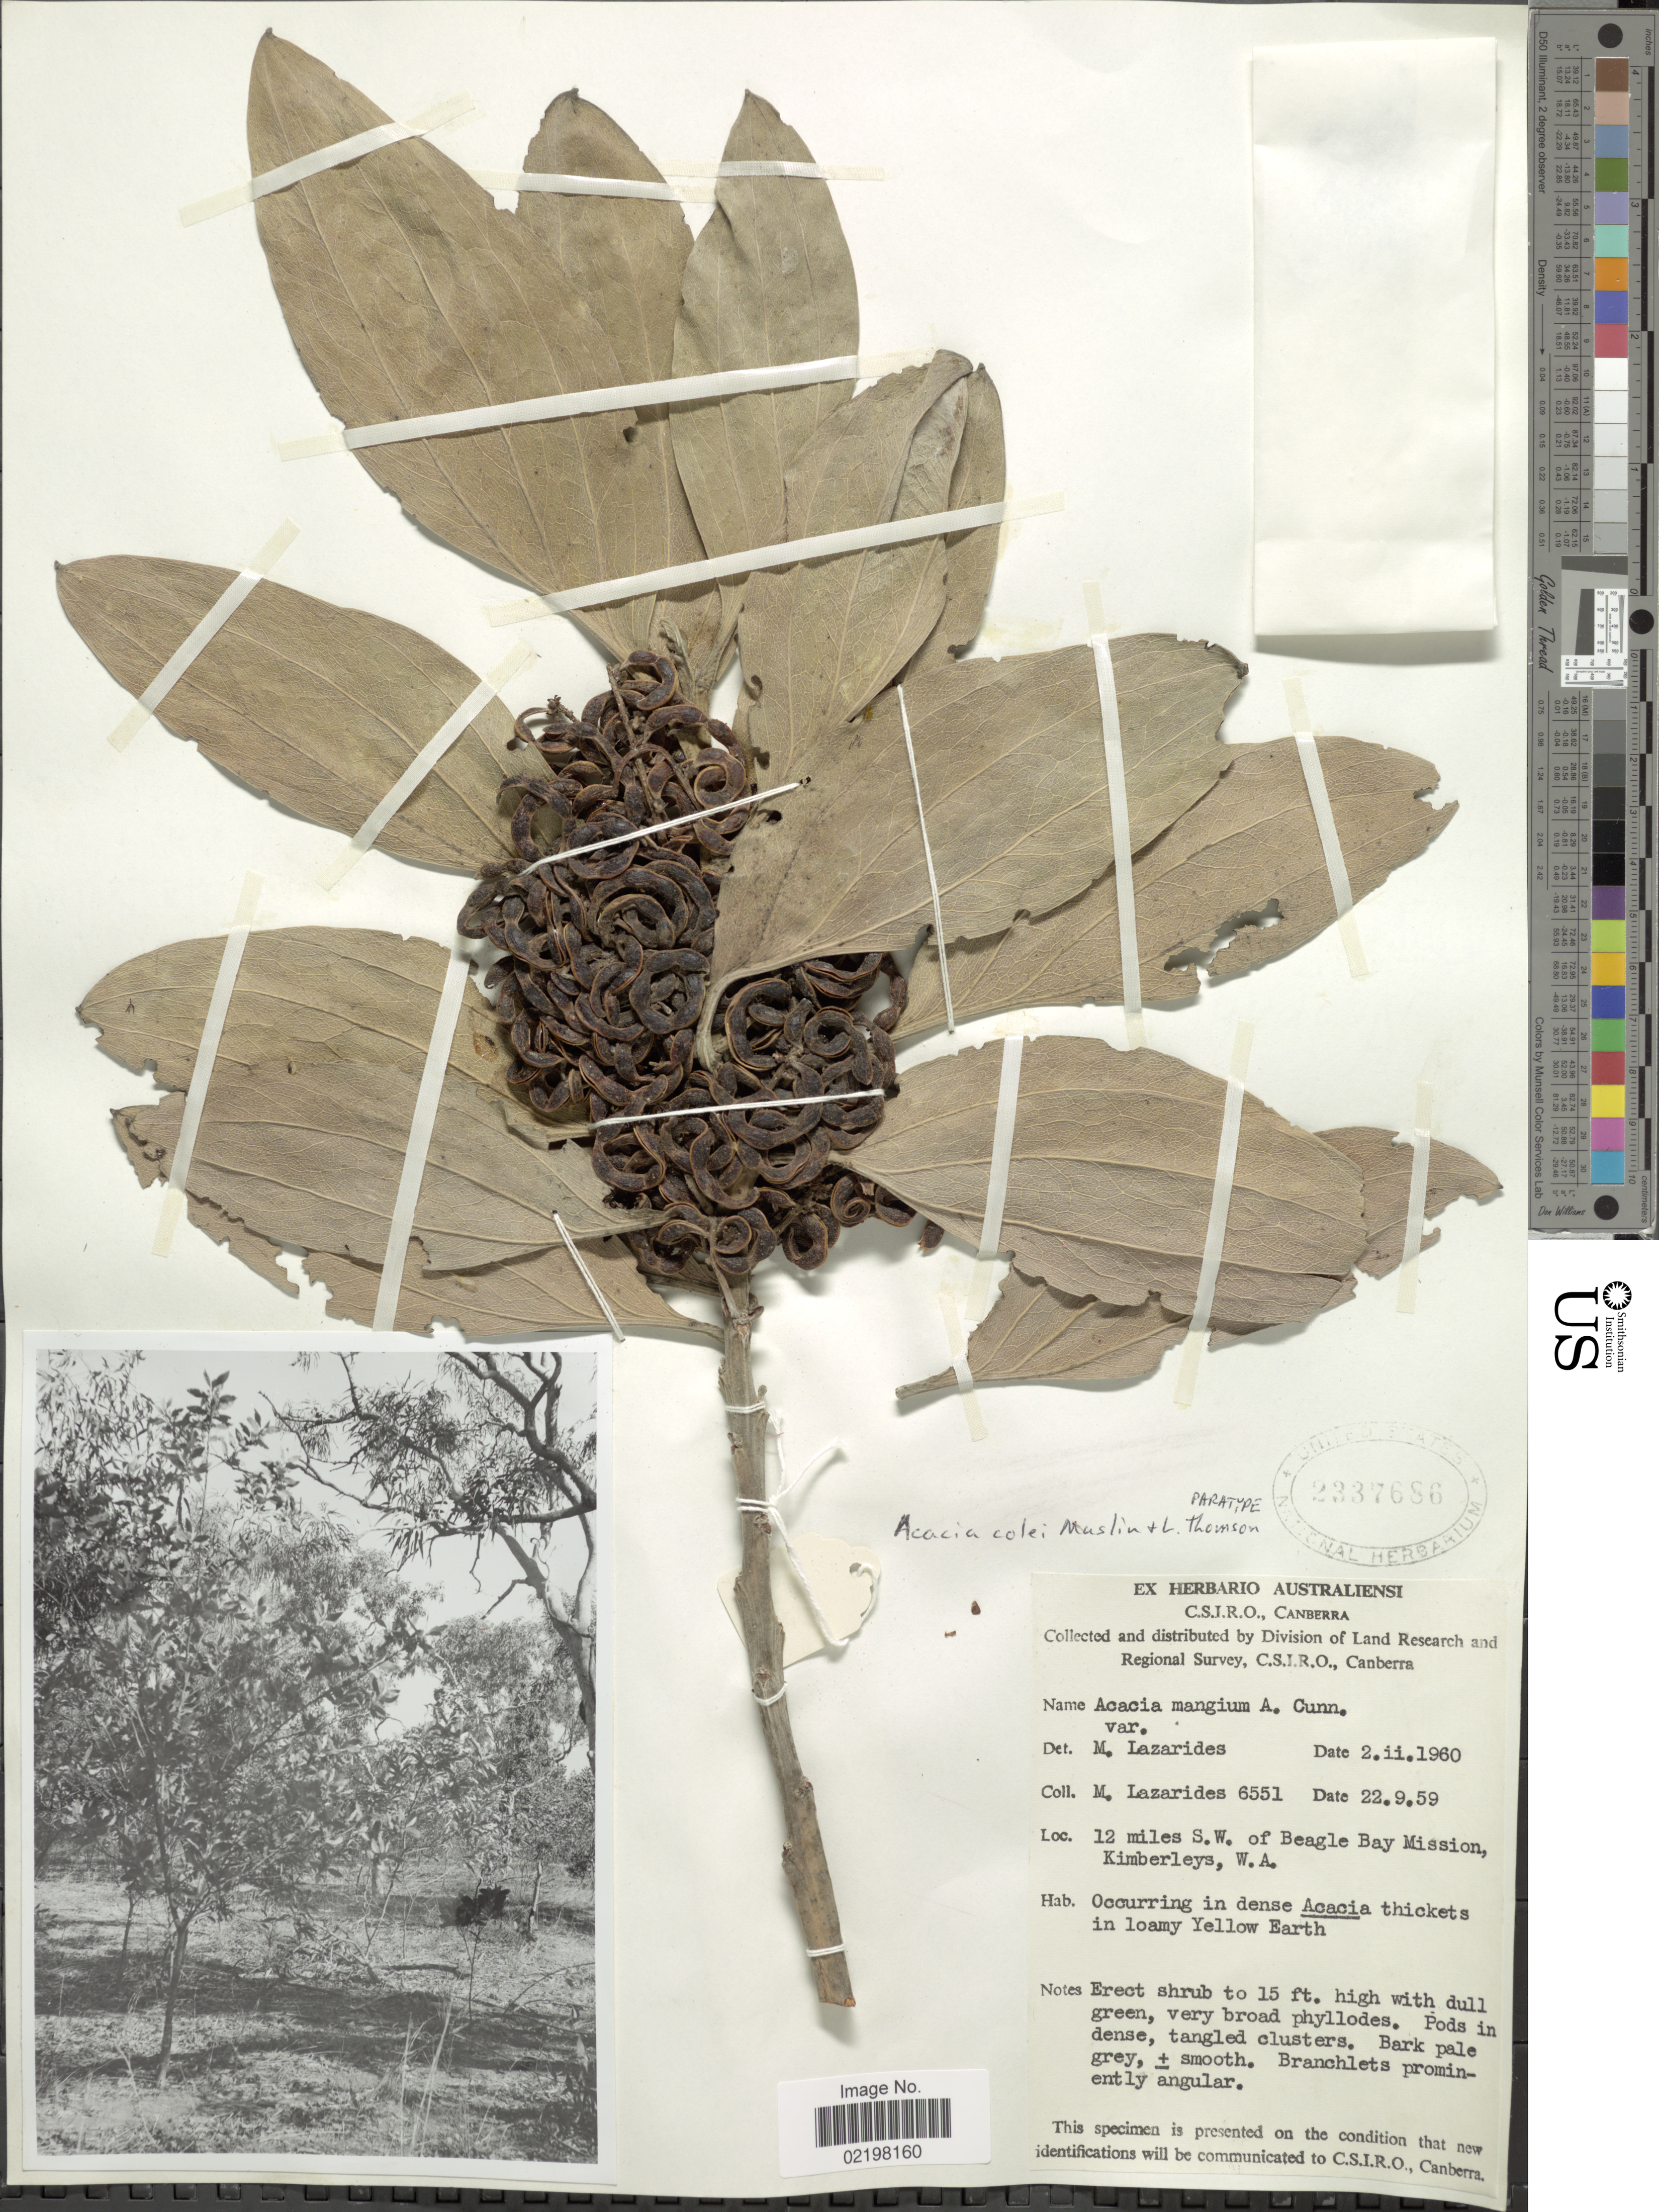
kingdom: Plantae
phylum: Tracheophyta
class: Magnoliopsida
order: Fabales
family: Fabaceae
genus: Acacia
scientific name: Acacia colei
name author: Maslin & L.A.J. Thomson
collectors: M. Lazarides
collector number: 6551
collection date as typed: Transcribed d/m/y: 22/9/59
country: Australia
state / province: Western Australia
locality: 12 miles S.W. of Beagle Bay Mission, Kimberleys, W. A.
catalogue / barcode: US 2337686